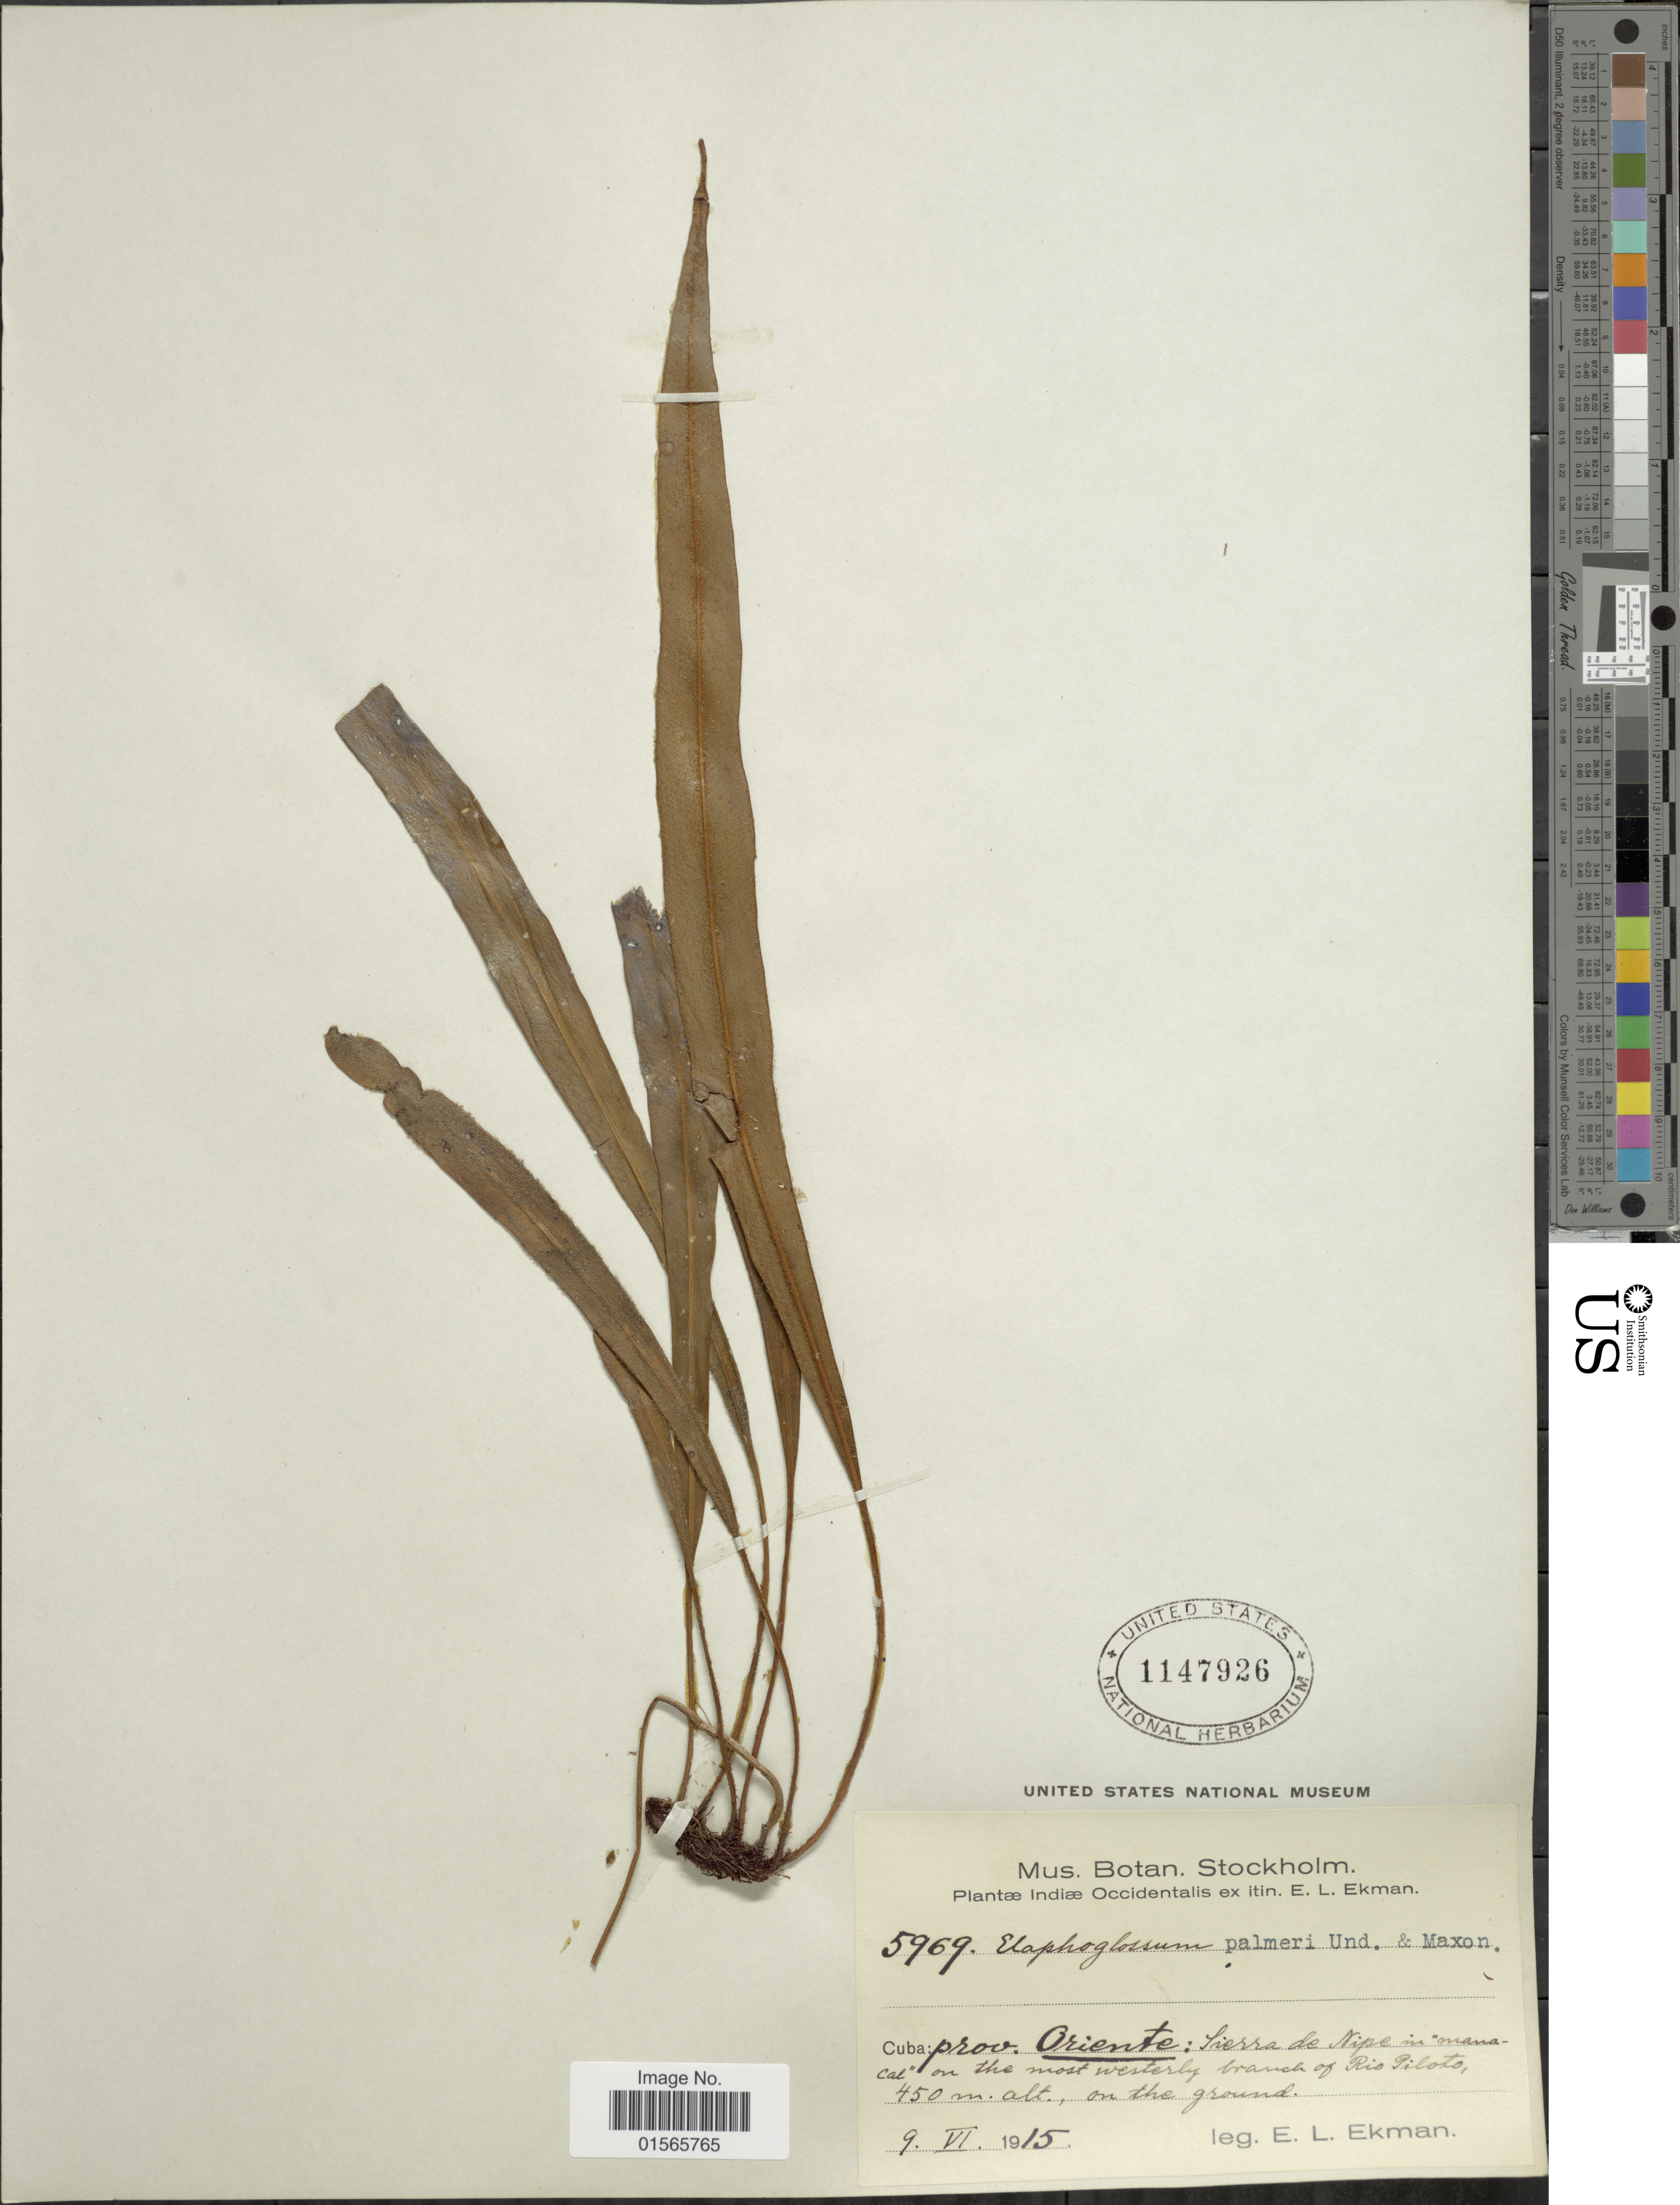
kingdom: Plantae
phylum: Tracheophyta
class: Polypodiopsida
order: Polypodiales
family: Dryopteridaceae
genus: Elaphoglossum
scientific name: Elaphoglossum palmeri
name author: Underw. & Maxon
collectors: E. L. Ekman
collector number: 5969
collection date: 1915-06-09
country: Cuba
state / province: Oriente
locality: Sierra de Nipe in 'manacal' on the most westerly branch of Rio Piloto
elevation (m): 450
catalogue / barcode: US 1147926